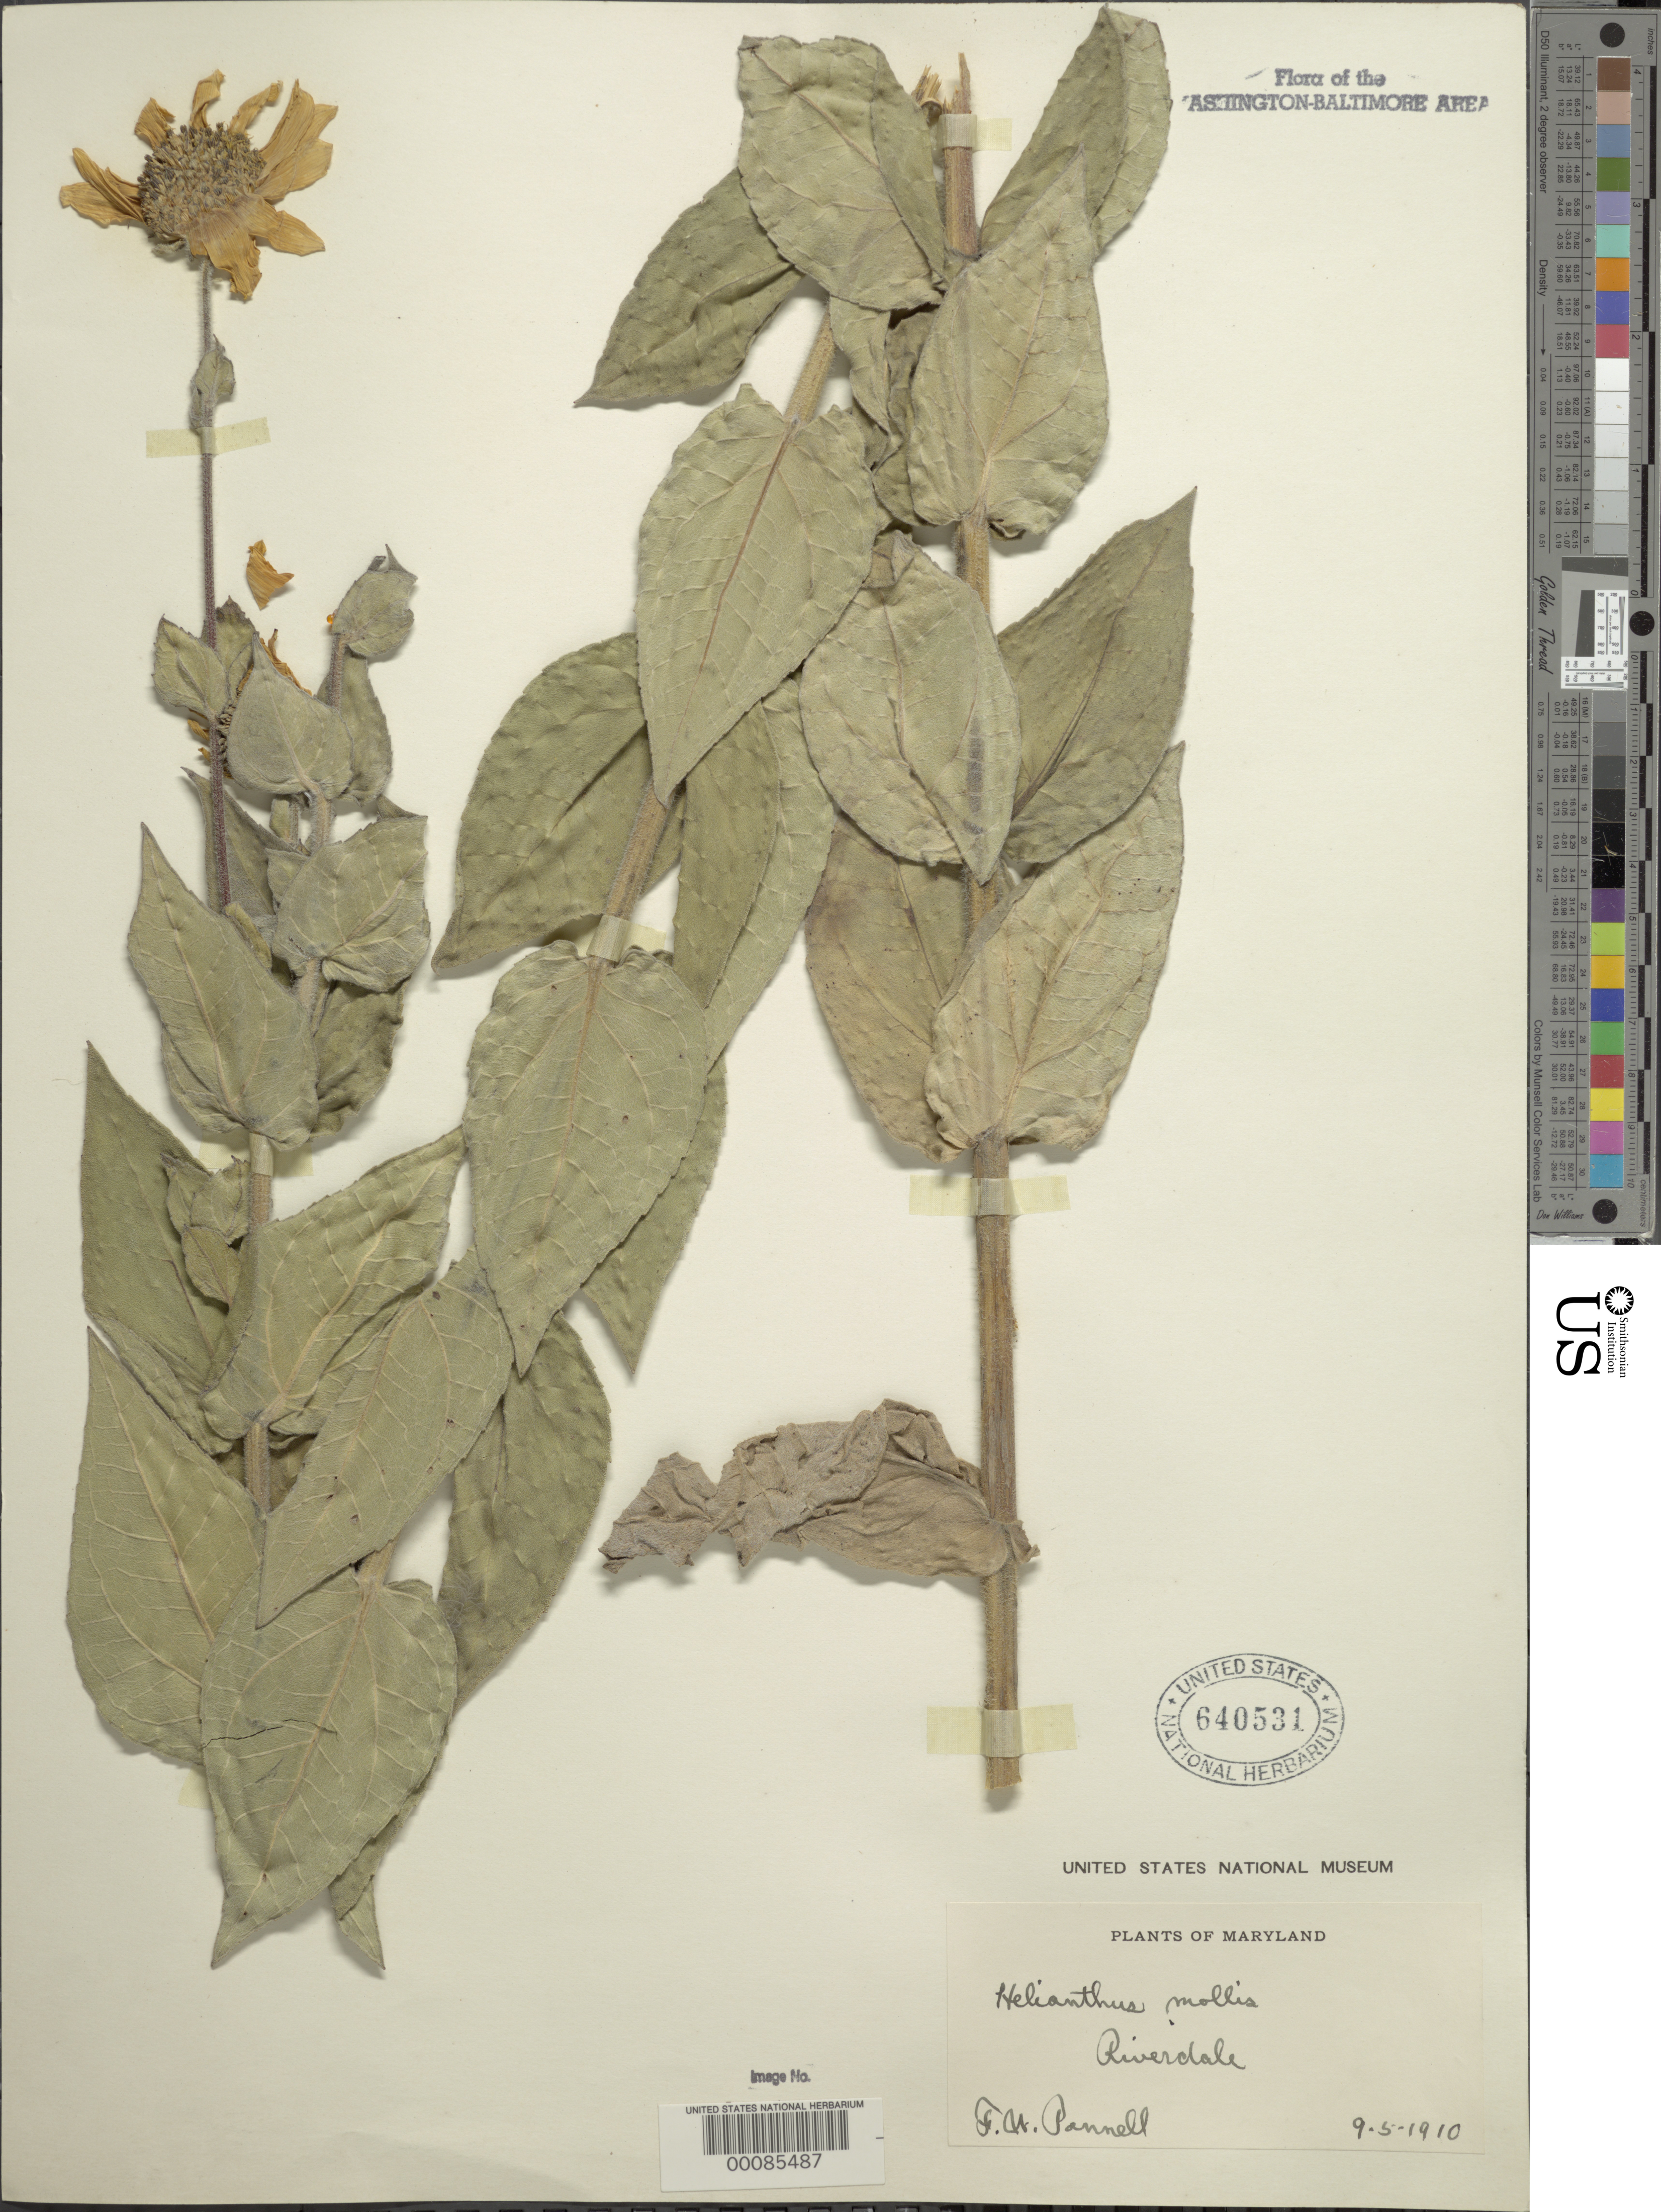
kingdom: Plantae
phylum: Tracheophyta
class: Magnoliopsida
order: Asterales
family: Asteraceae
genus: Helianthus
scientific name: Helianthus mollis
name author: Lam.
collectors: F. W. Pennell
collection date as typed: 05 Sep 1910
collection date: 1910-09-05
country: United States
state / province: Maryland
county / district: Prince George's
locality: Riverdale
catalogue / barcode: US 640531